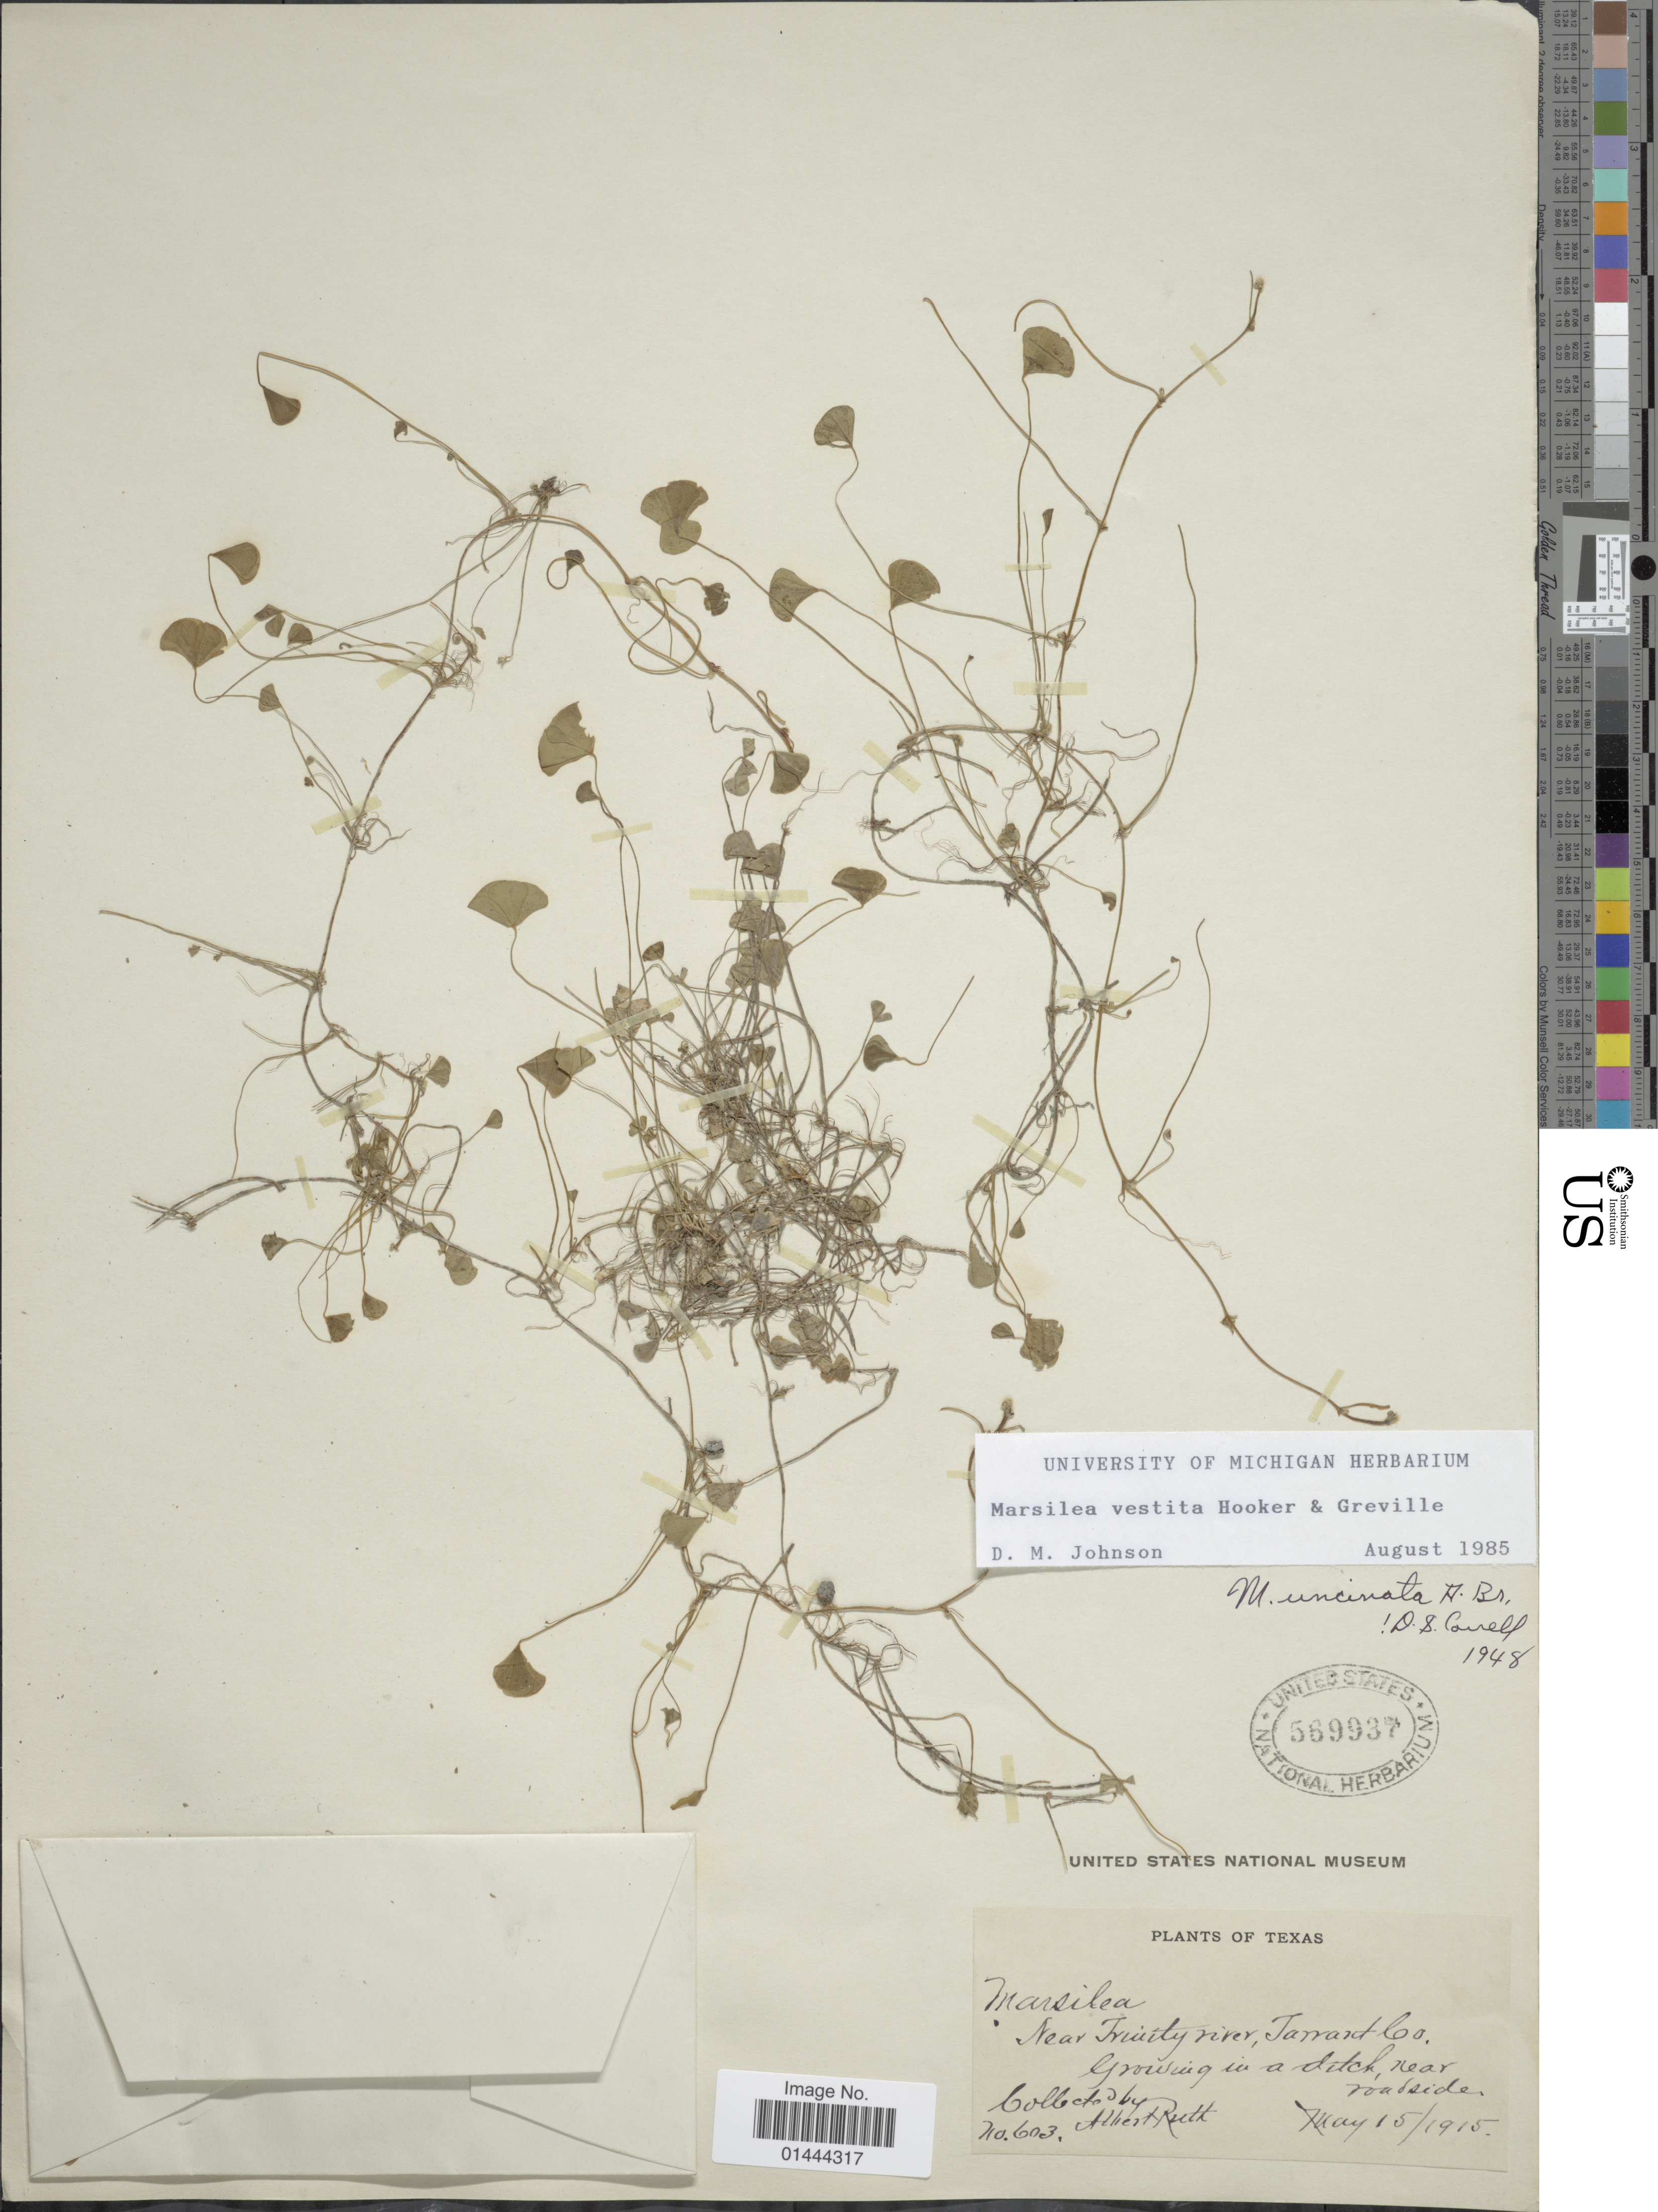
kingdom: Plantae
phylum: Tracheophyta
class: Polypodiopsida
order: Salviniales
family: Marsileaceae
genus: Marsilea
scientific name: Marsilea vestita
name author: Hook. & Grev.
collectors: A. Ruth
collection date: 1915-05-15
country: United States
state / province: Texas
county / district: Tarrant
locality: Near Trinity river, growing in a ditch, near roadside, Tarrant Co.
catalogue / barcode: US 569937